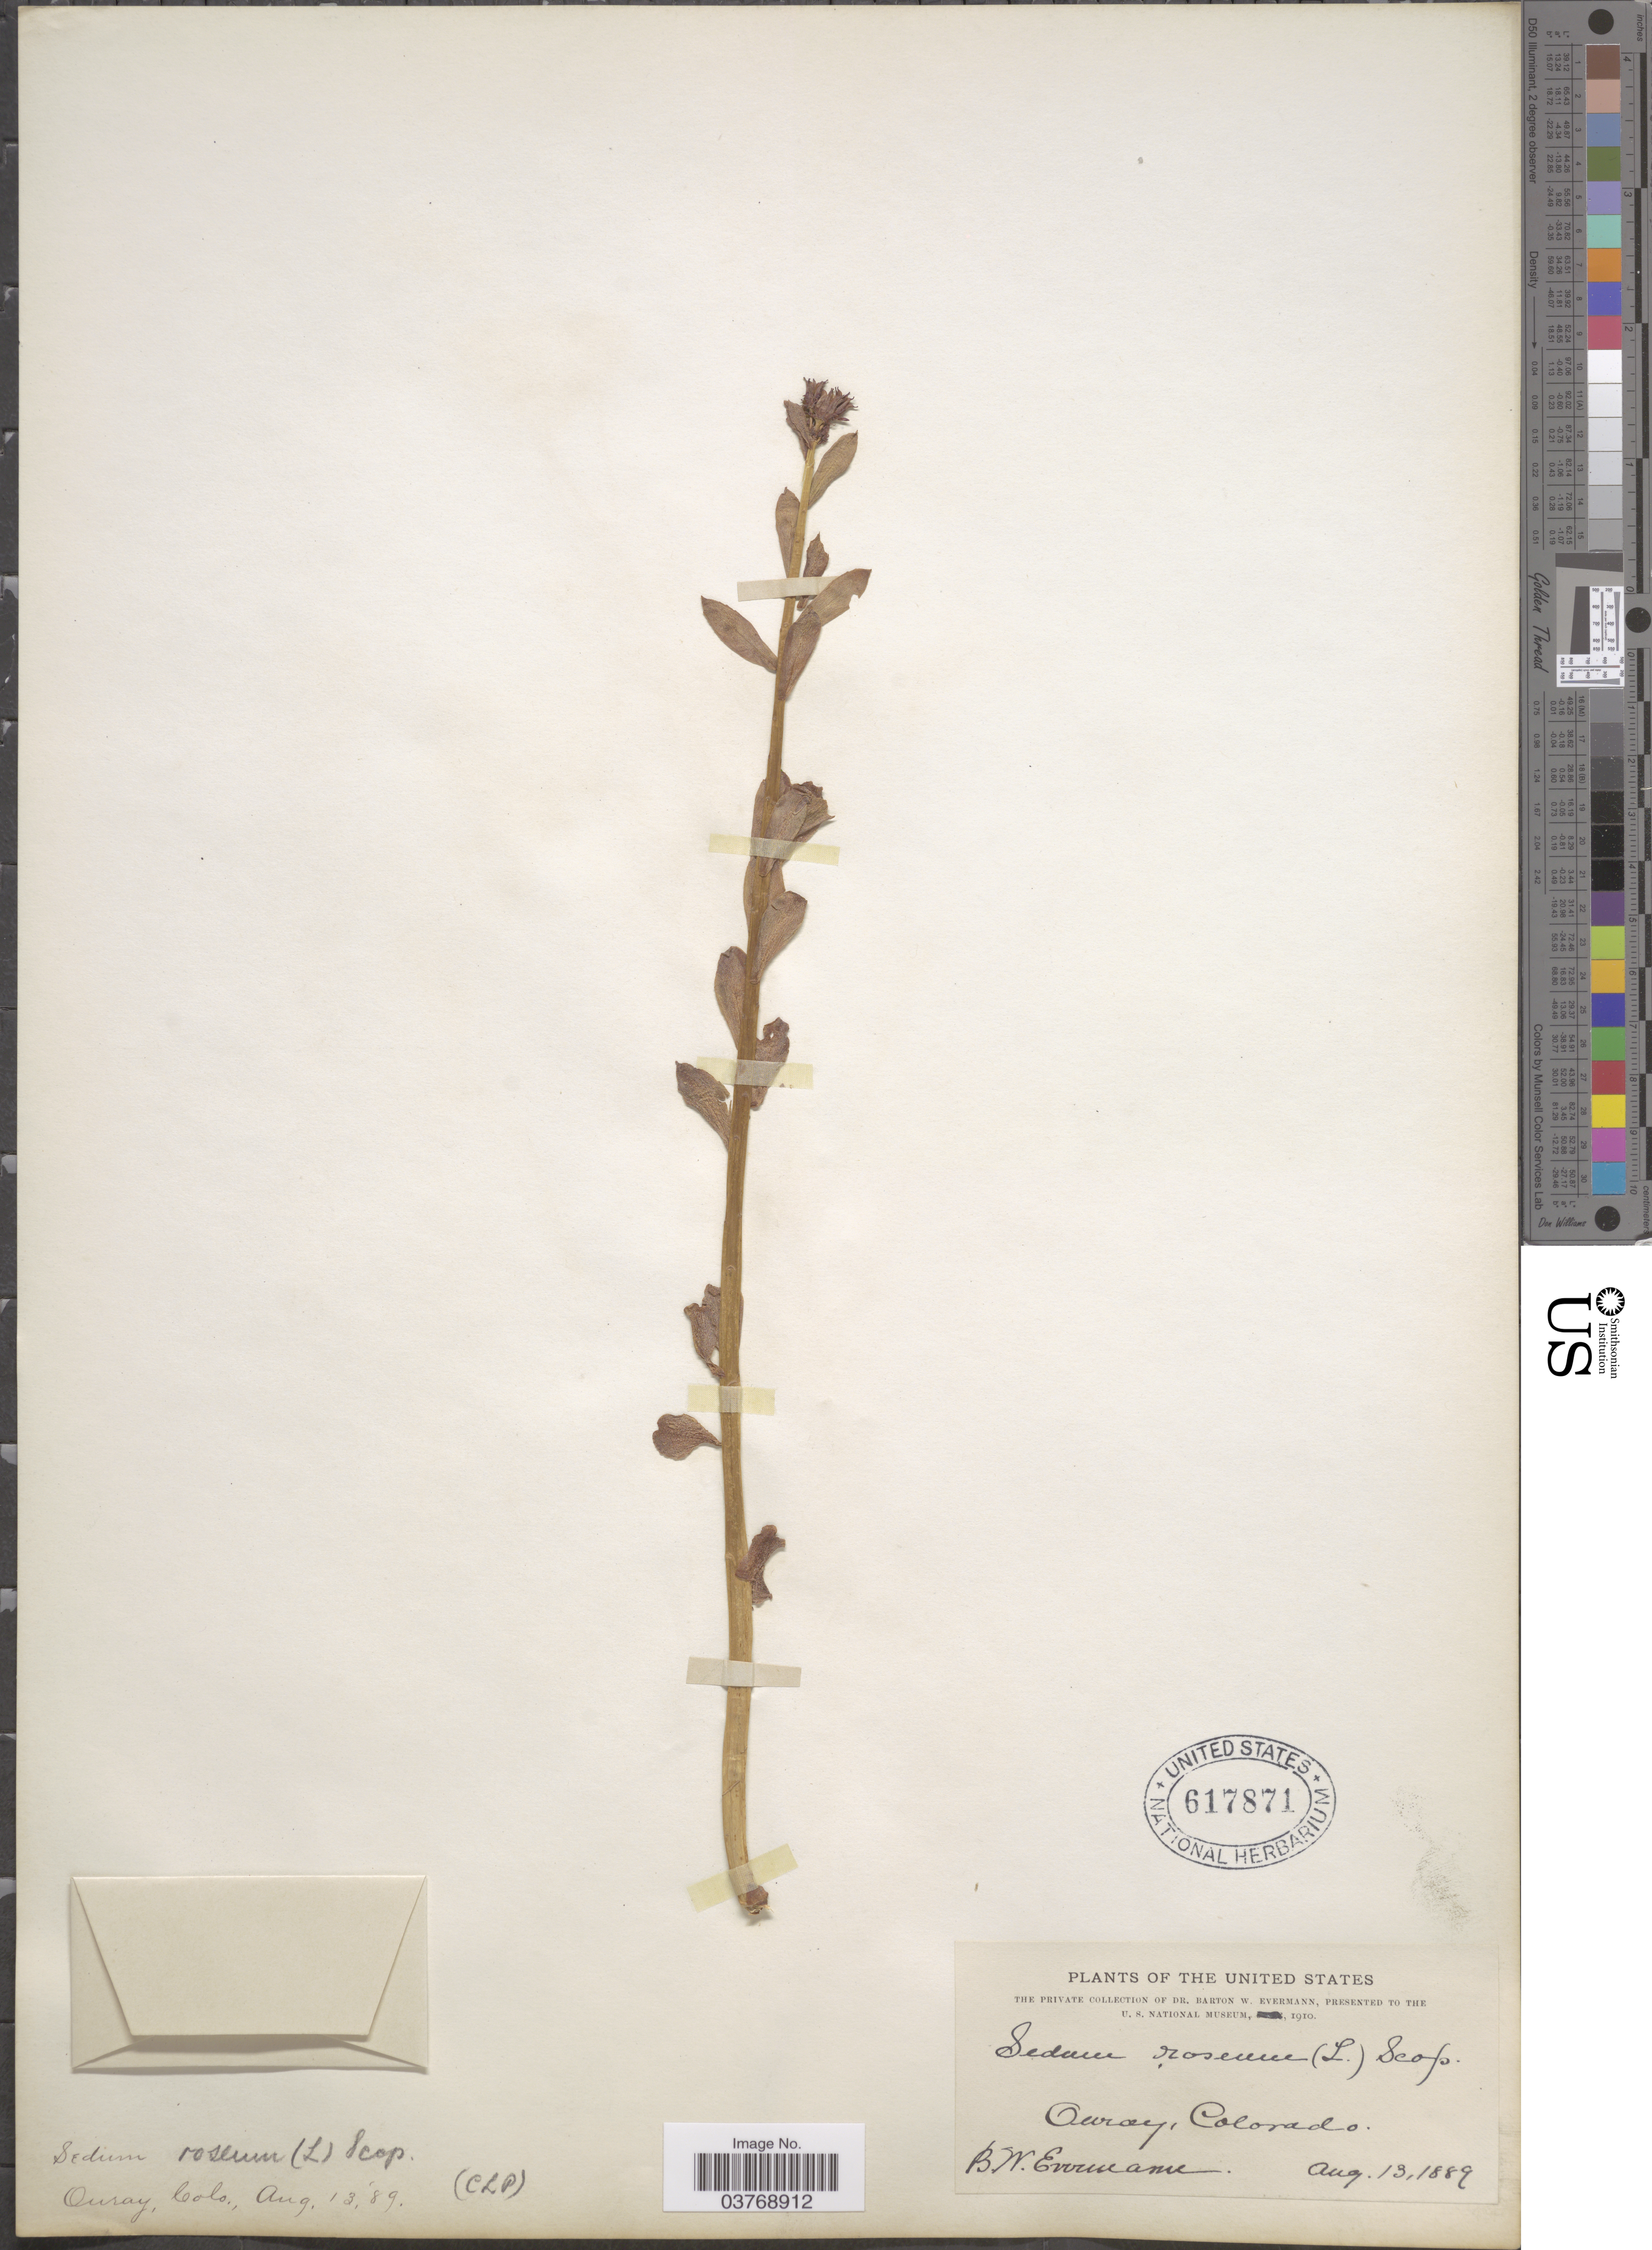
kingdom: Plantae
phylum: Tracheophyta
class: Magnoliopsida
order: Saxifragales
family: Crassulaceae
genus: Rhodiola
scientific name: Rhodiola integrifolia subsp. integrifolia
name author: Raf.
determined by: Strong, Mark T., (BOT), Smithsonian Institution - National Museum of Natural History (UNITED STATES)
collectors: B. W. Evermann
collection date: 1889-08-13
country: United States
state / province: Colorado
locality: Ouray.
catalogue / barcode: US 617871